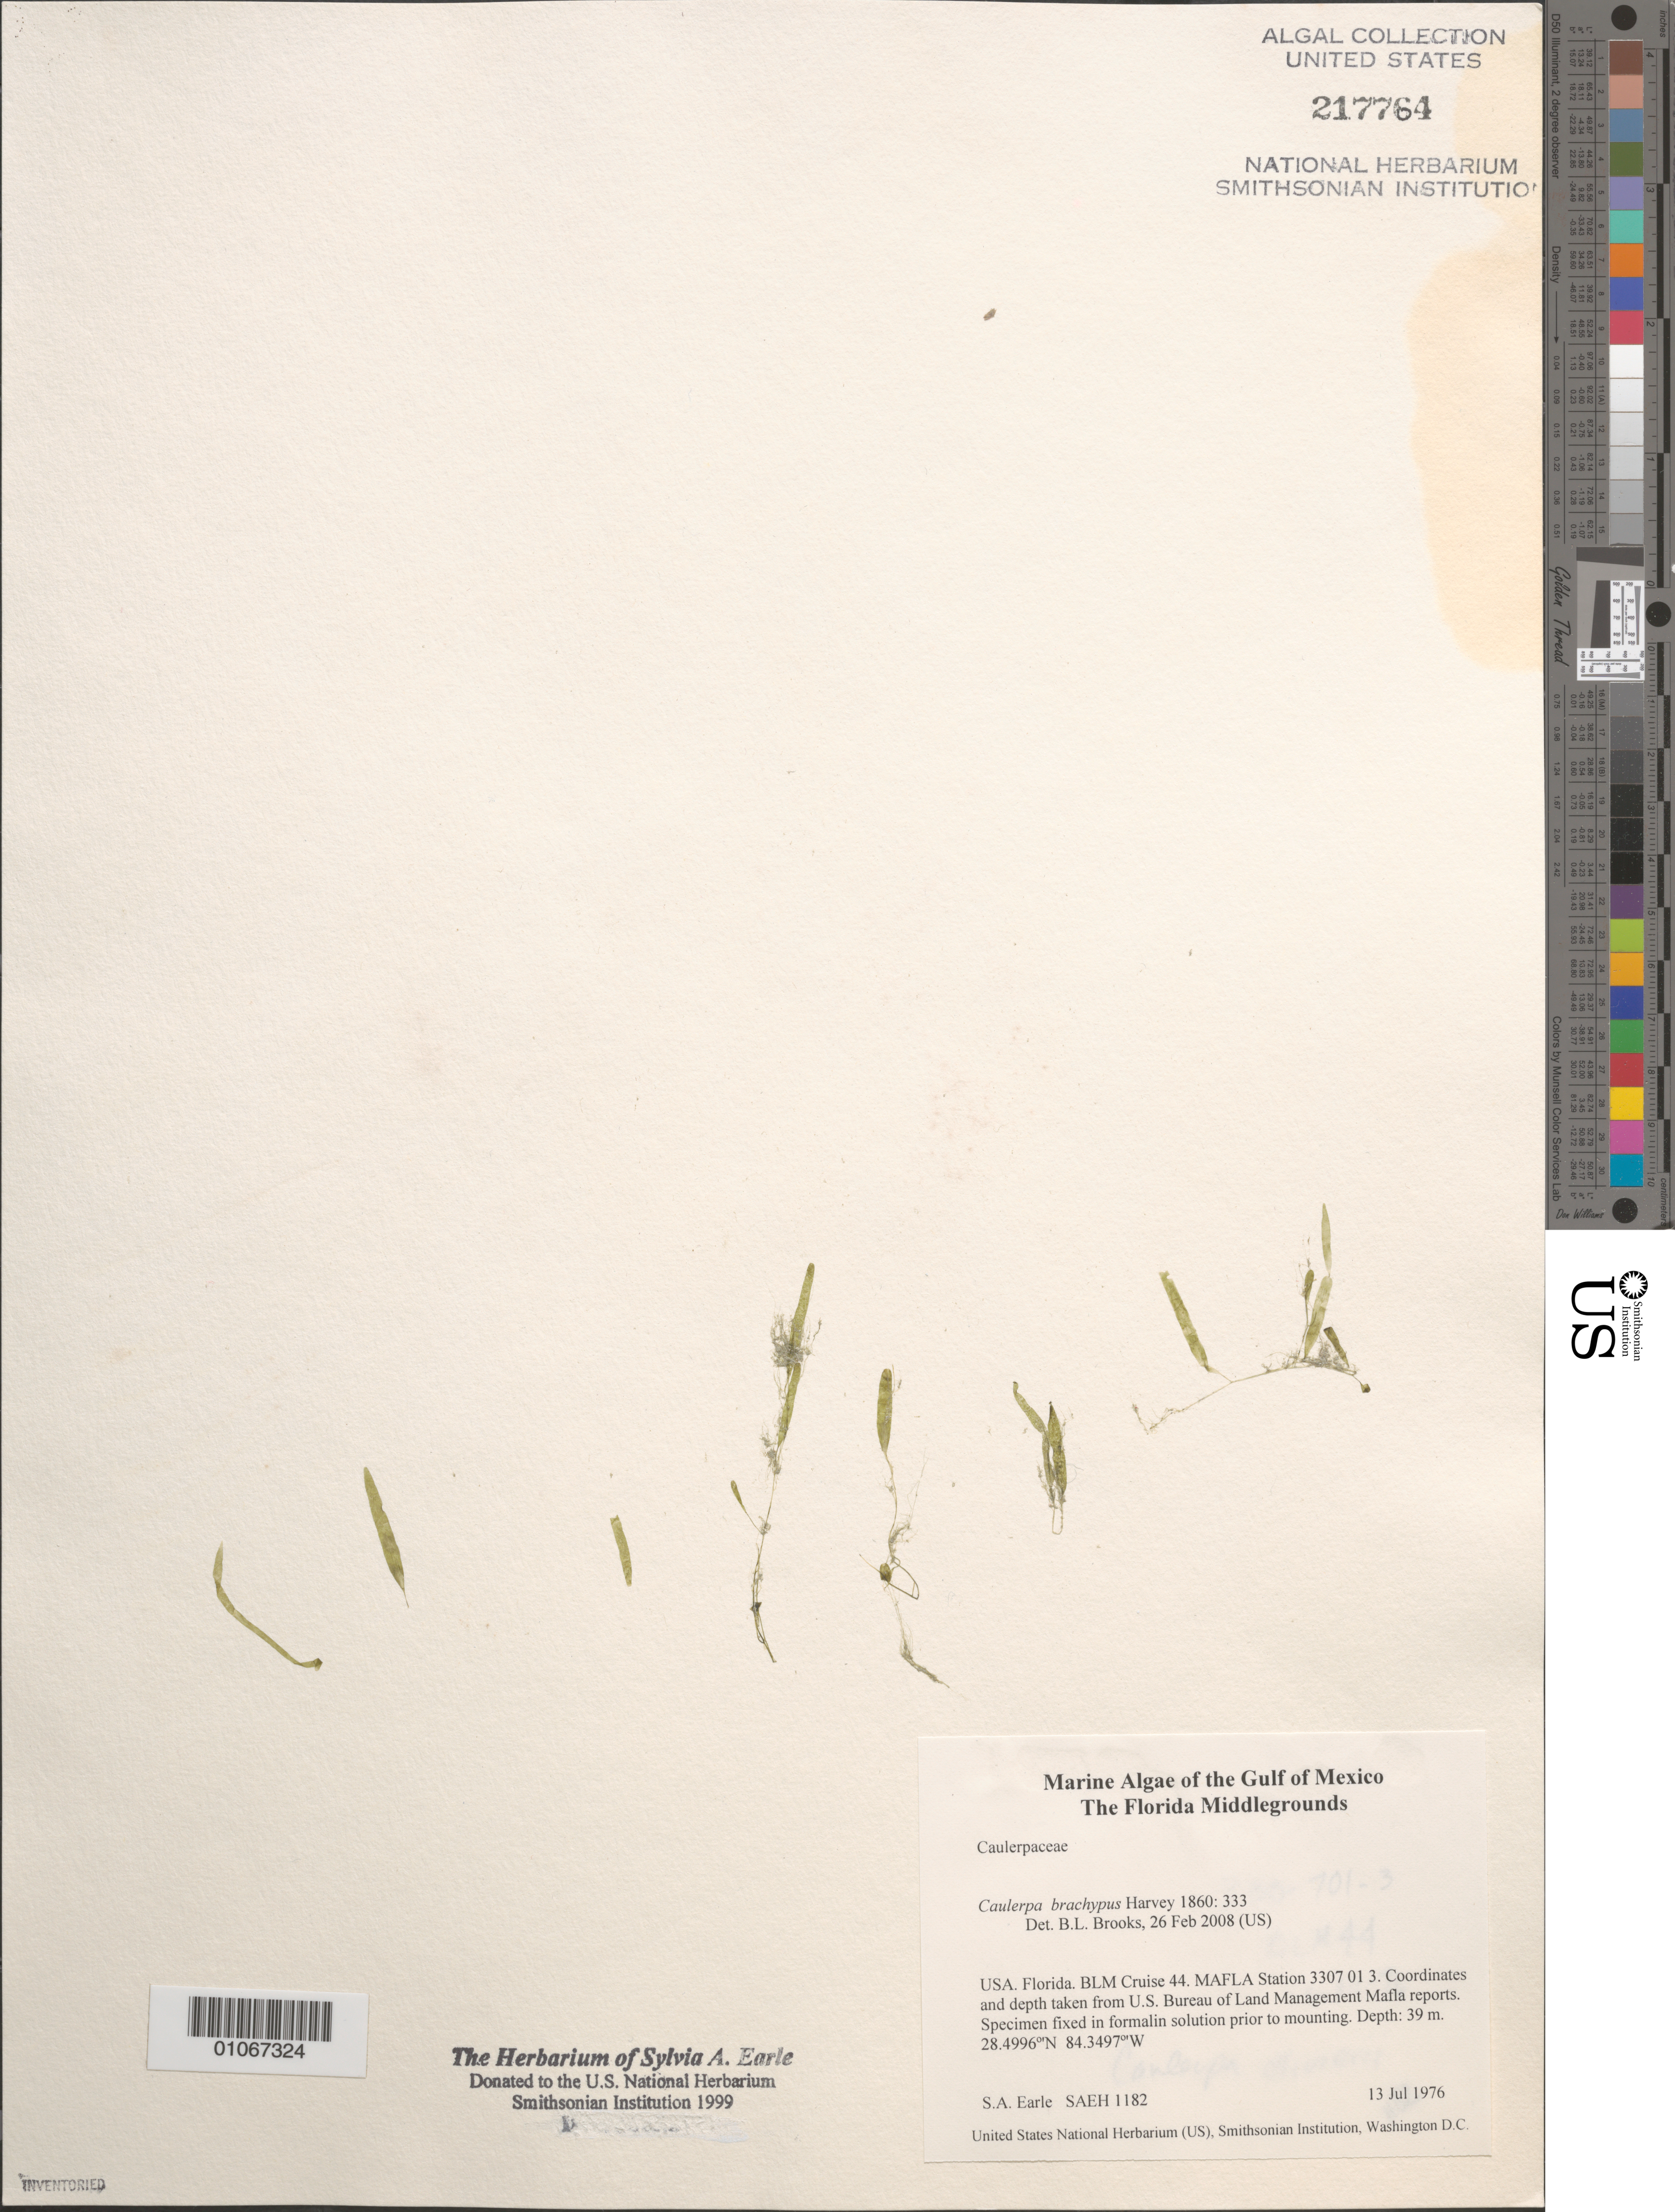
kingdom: Plantae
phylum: Chlorophyta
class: Ulvophyceae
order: Bryopsidales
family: Caulerpaceae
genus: Caulerpa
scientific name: Caulerpa brachypus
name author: Harv.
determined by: Brooks, B. L., (BOT), Smithsonian Institution - National Museum of Natural History (UNITED STATES)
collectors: S. A. Earle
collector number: SAEH 1182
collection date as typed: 13 Jul 1976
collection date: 1976-07-13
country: United States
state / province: Florida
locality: Gulf of Mexico, Florida Middle Grounds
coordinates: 28.4996 N, 84.3497 W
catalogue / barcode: US 217764